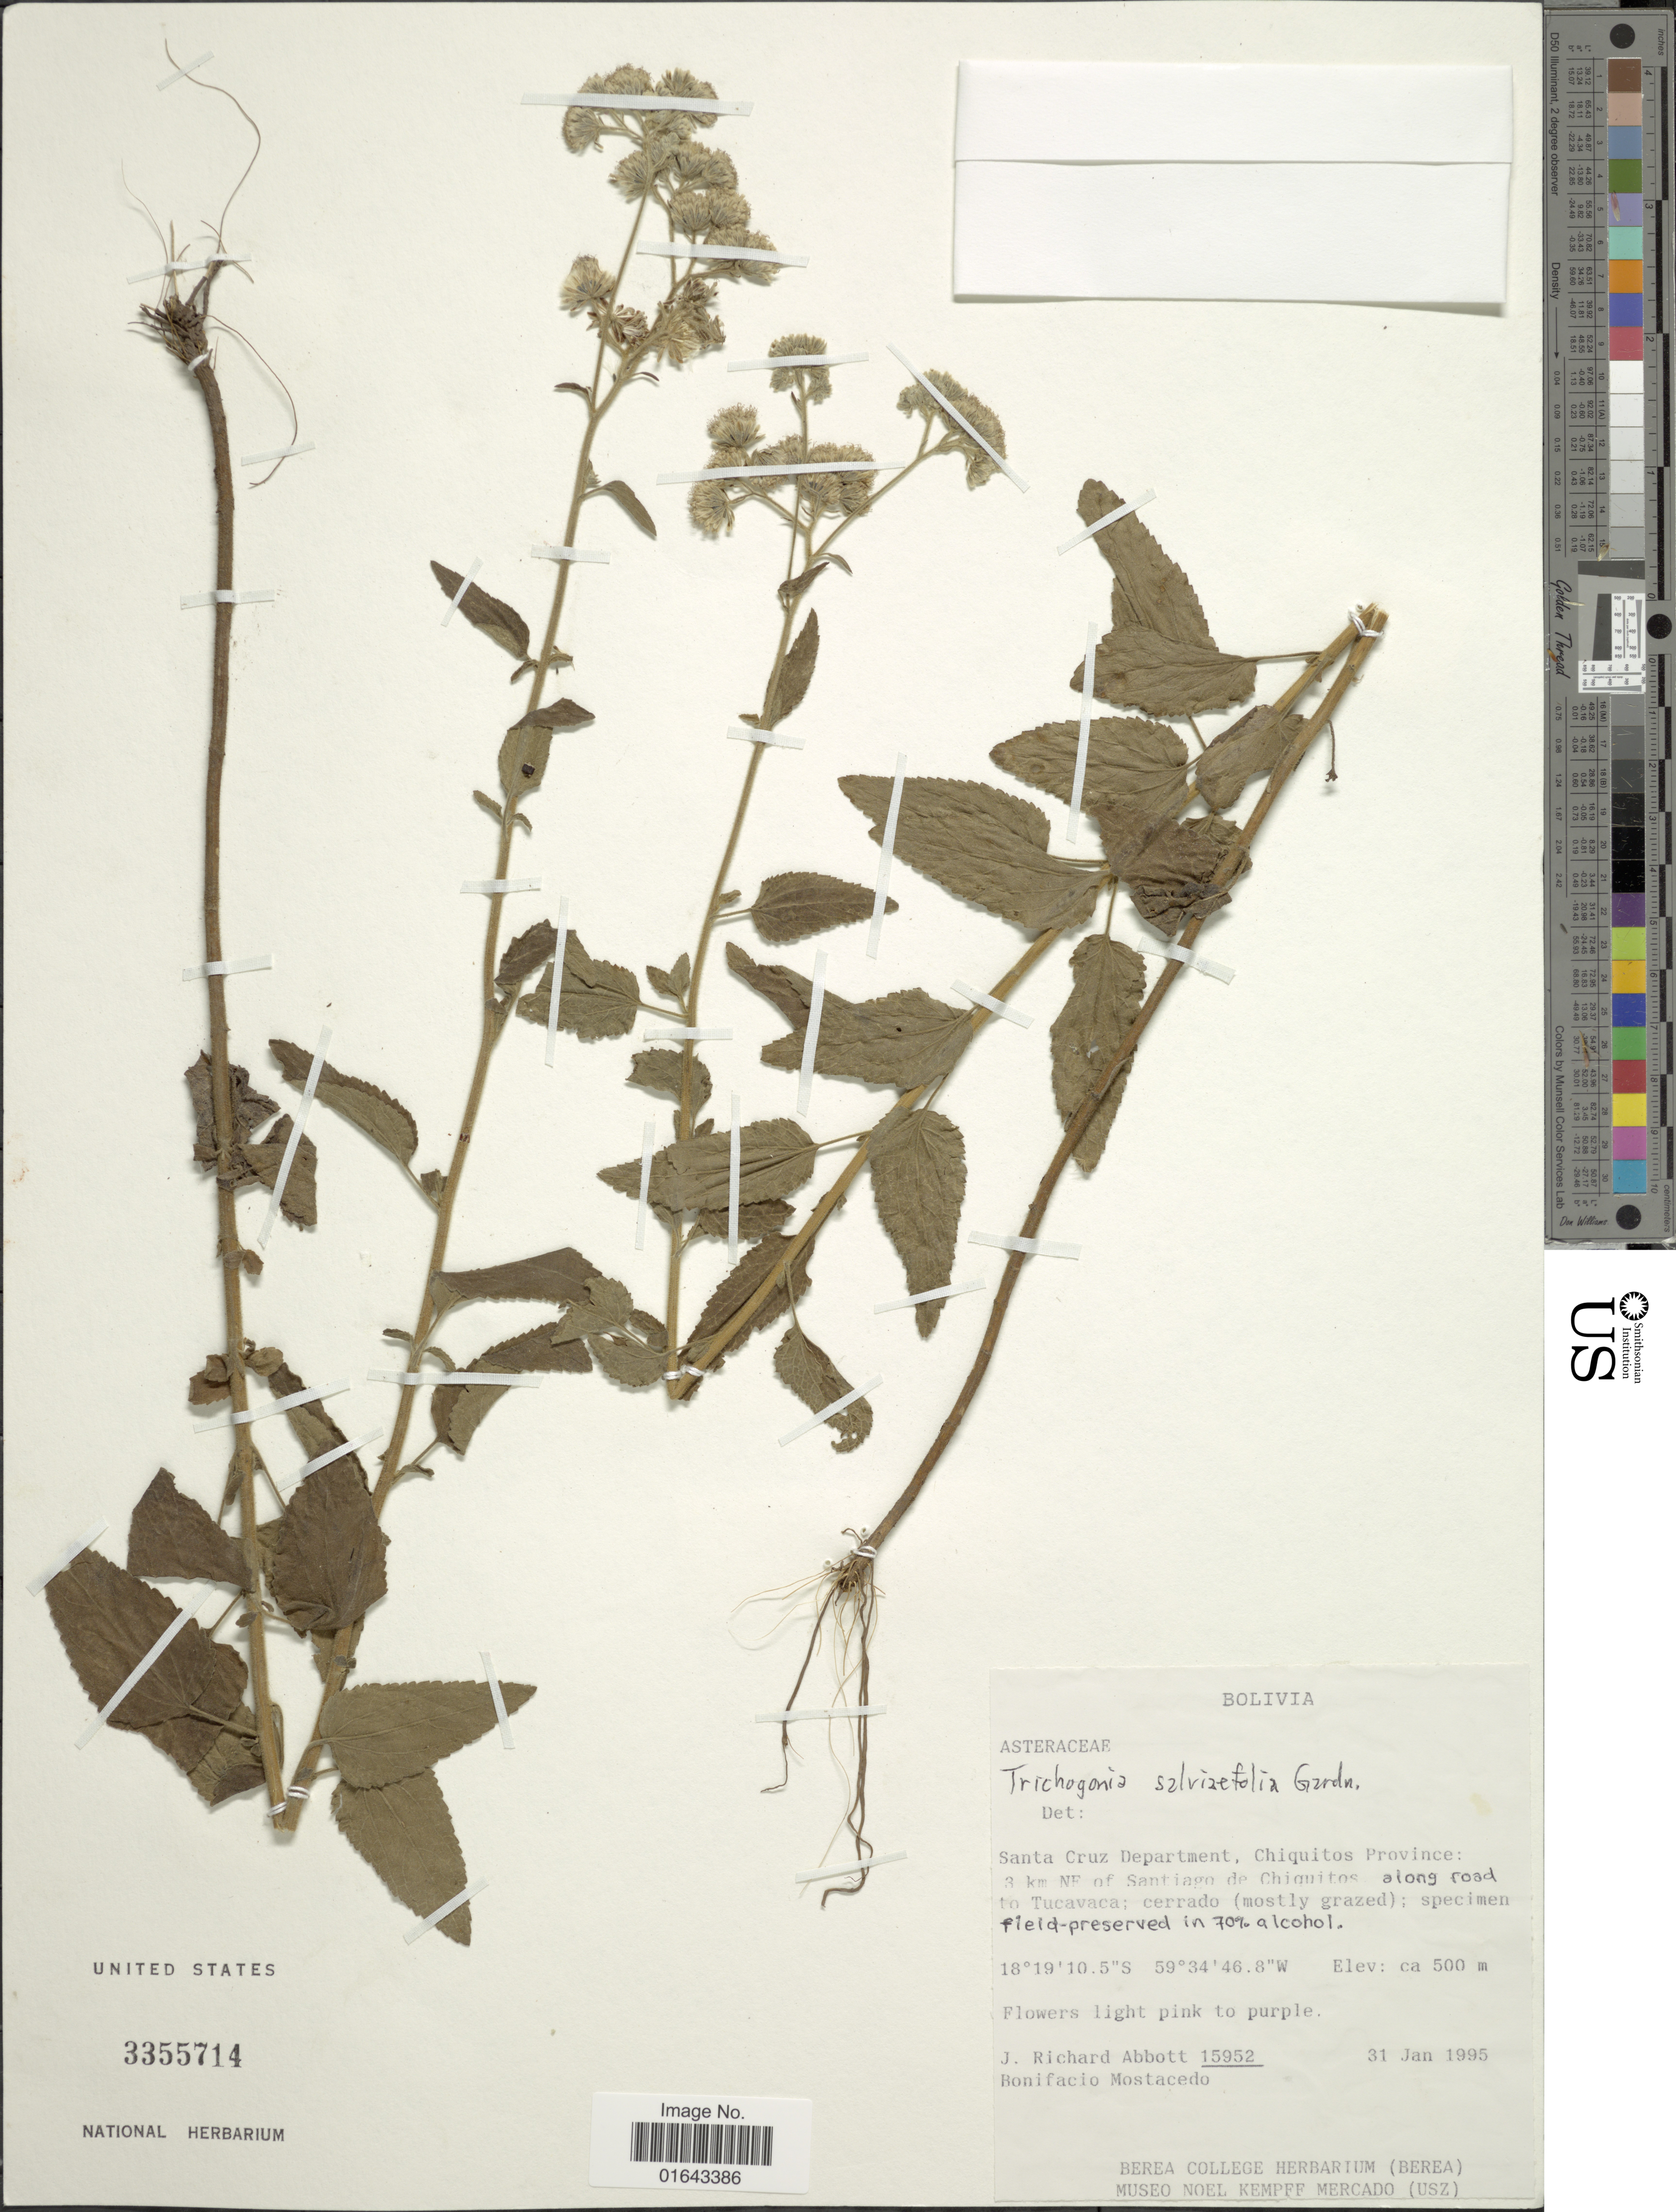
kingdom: Plantae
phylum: Tracheophyta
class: Magnoliopsida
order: Asterales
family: Asteraceae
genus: Trichogonia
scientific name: Trichogonia salviifolia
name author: Gardner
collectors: J. R. Abbott & B. Mostacedo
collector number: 15952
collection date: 1995-01-31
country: Bolivia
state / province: Santa Cruz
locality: Santa Cruz Department, Chiquitos Province: 3 km NE of Santiago de Chiquitos along road to Tucavacaa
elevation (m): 500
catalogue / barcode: US 3355714